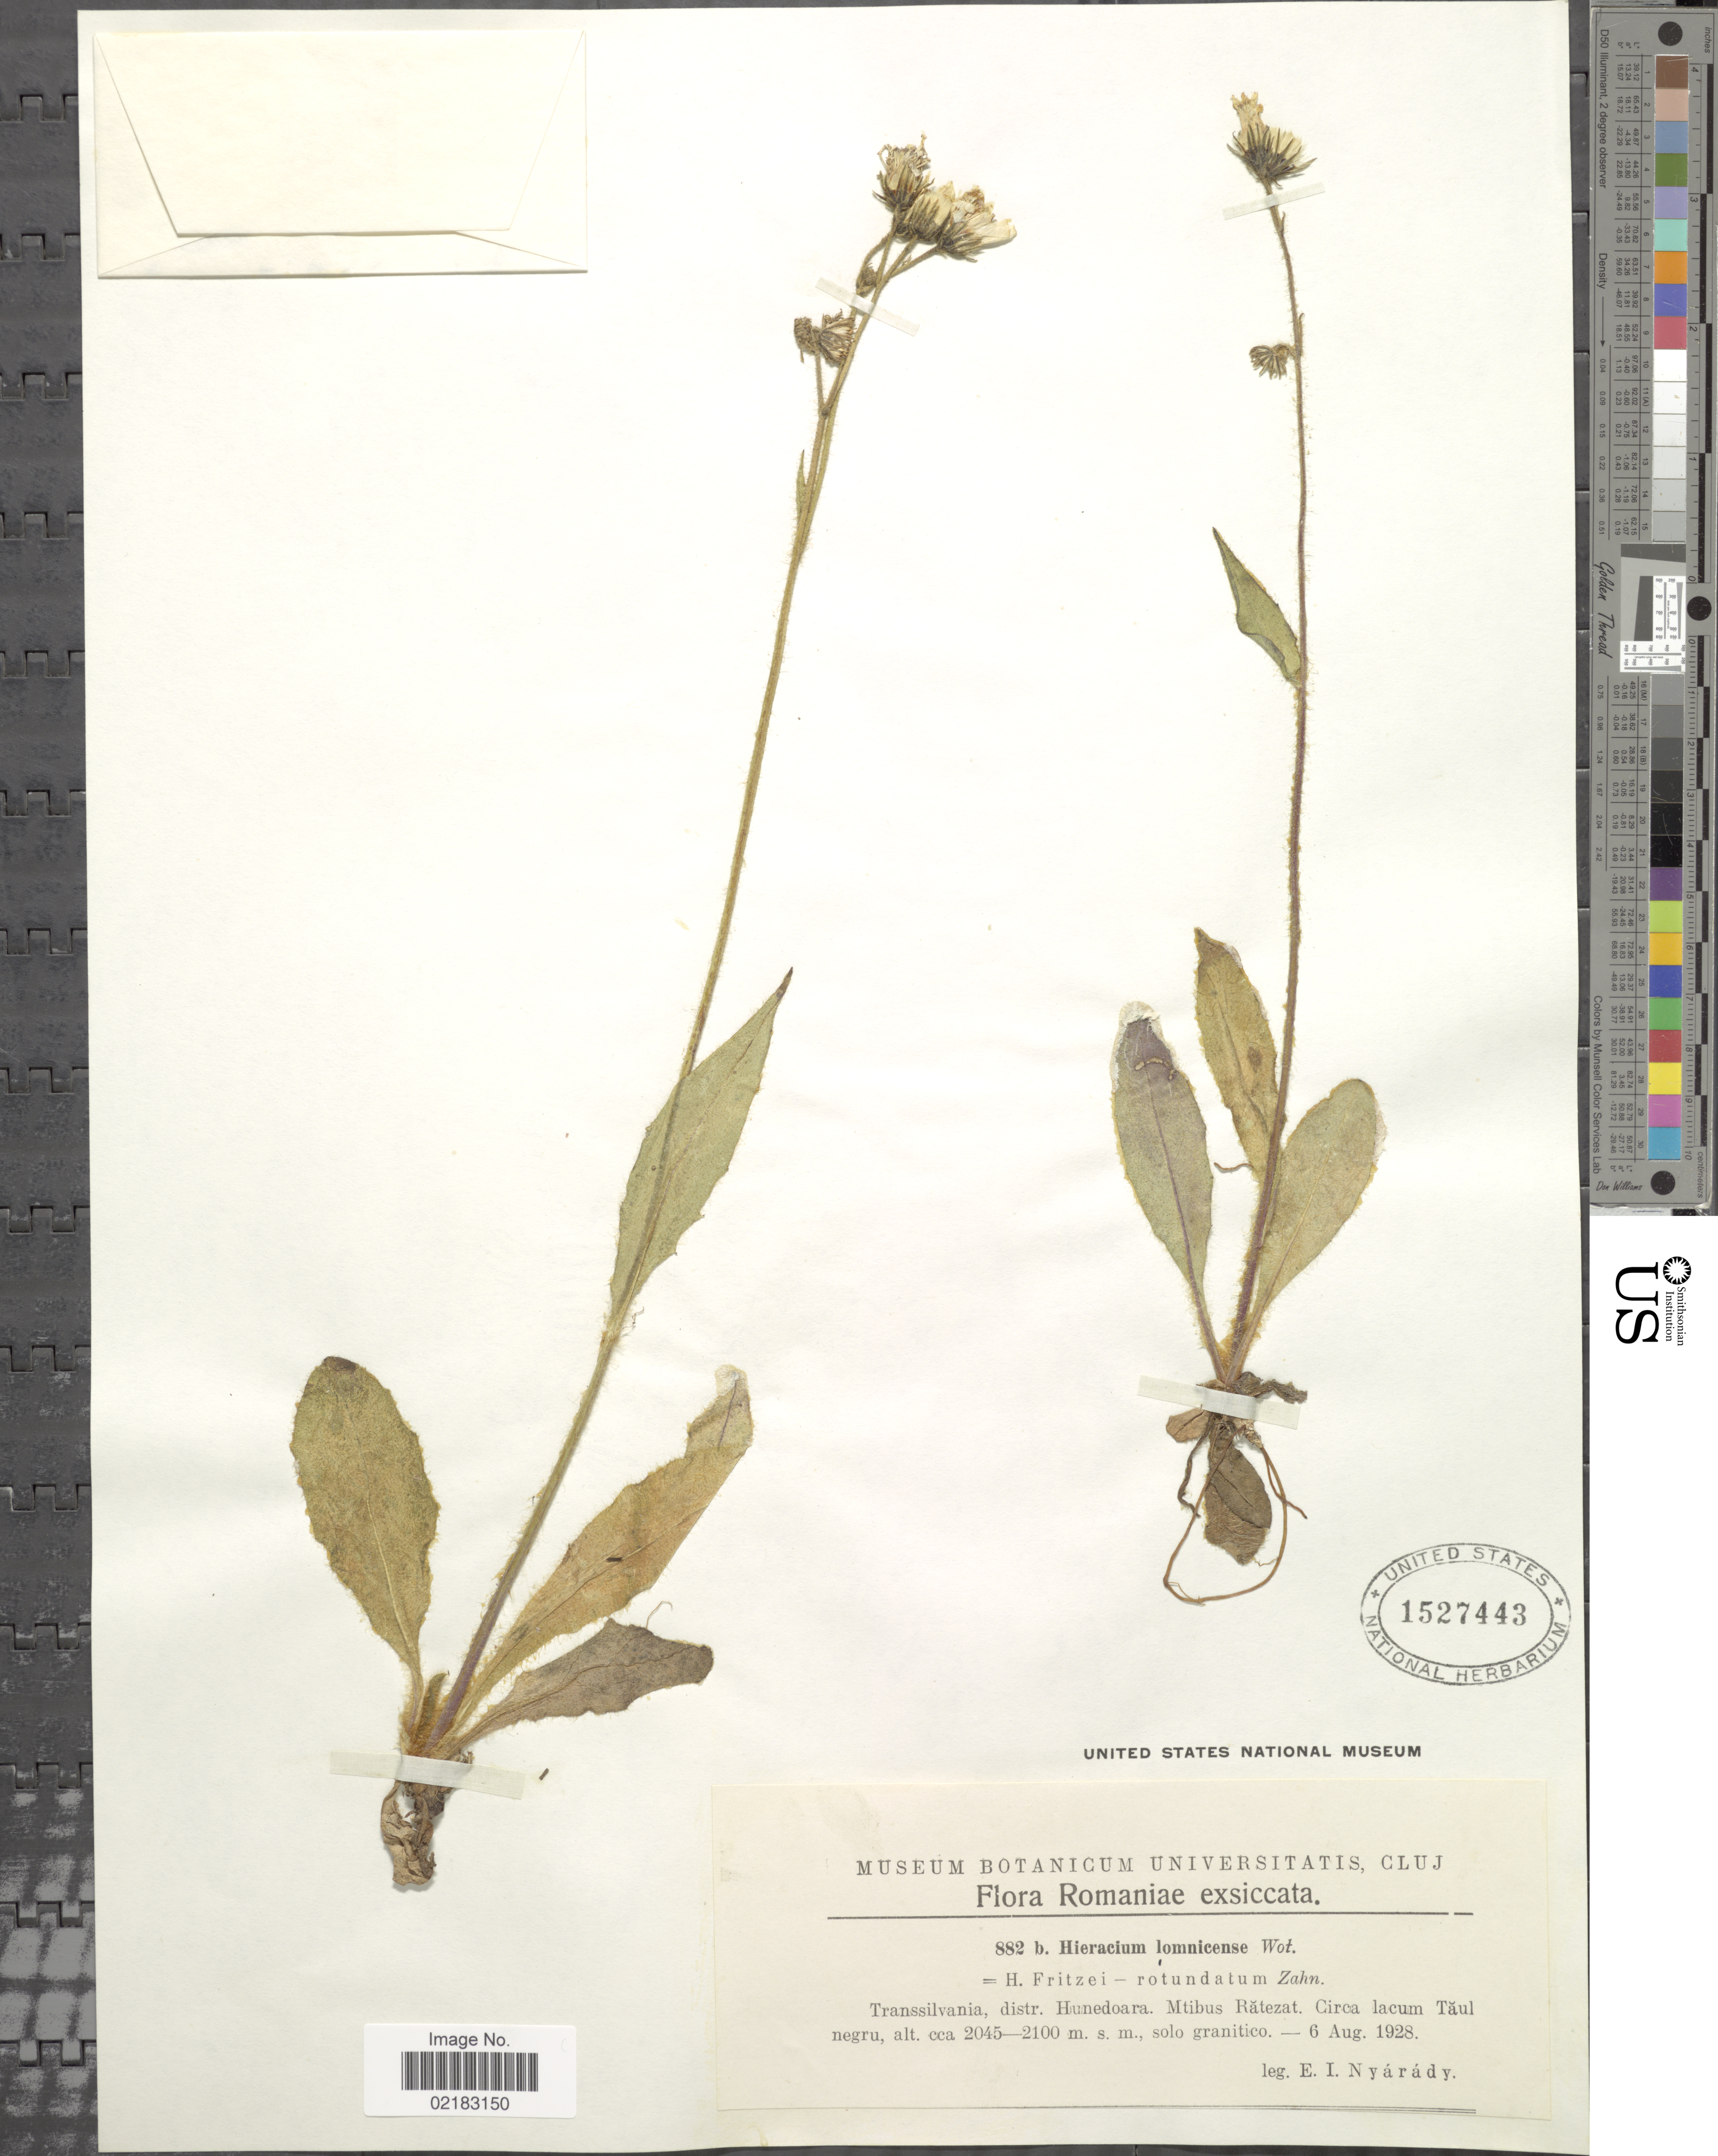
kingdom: Plantae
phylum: Tracheophyta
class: Magnoliopsida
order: Asterales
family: Asteraceae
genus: Hieracium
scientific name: Hieracium lomnicense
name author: Wol.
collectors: E. Nyárády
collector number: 882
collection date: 1928-08-06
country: Romania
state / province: Hunedoara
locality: Romaniae, Transsilvania, Mtibus Ratezat. Circa lacum Taul Negru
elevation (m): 2045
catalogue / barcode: US 1527443